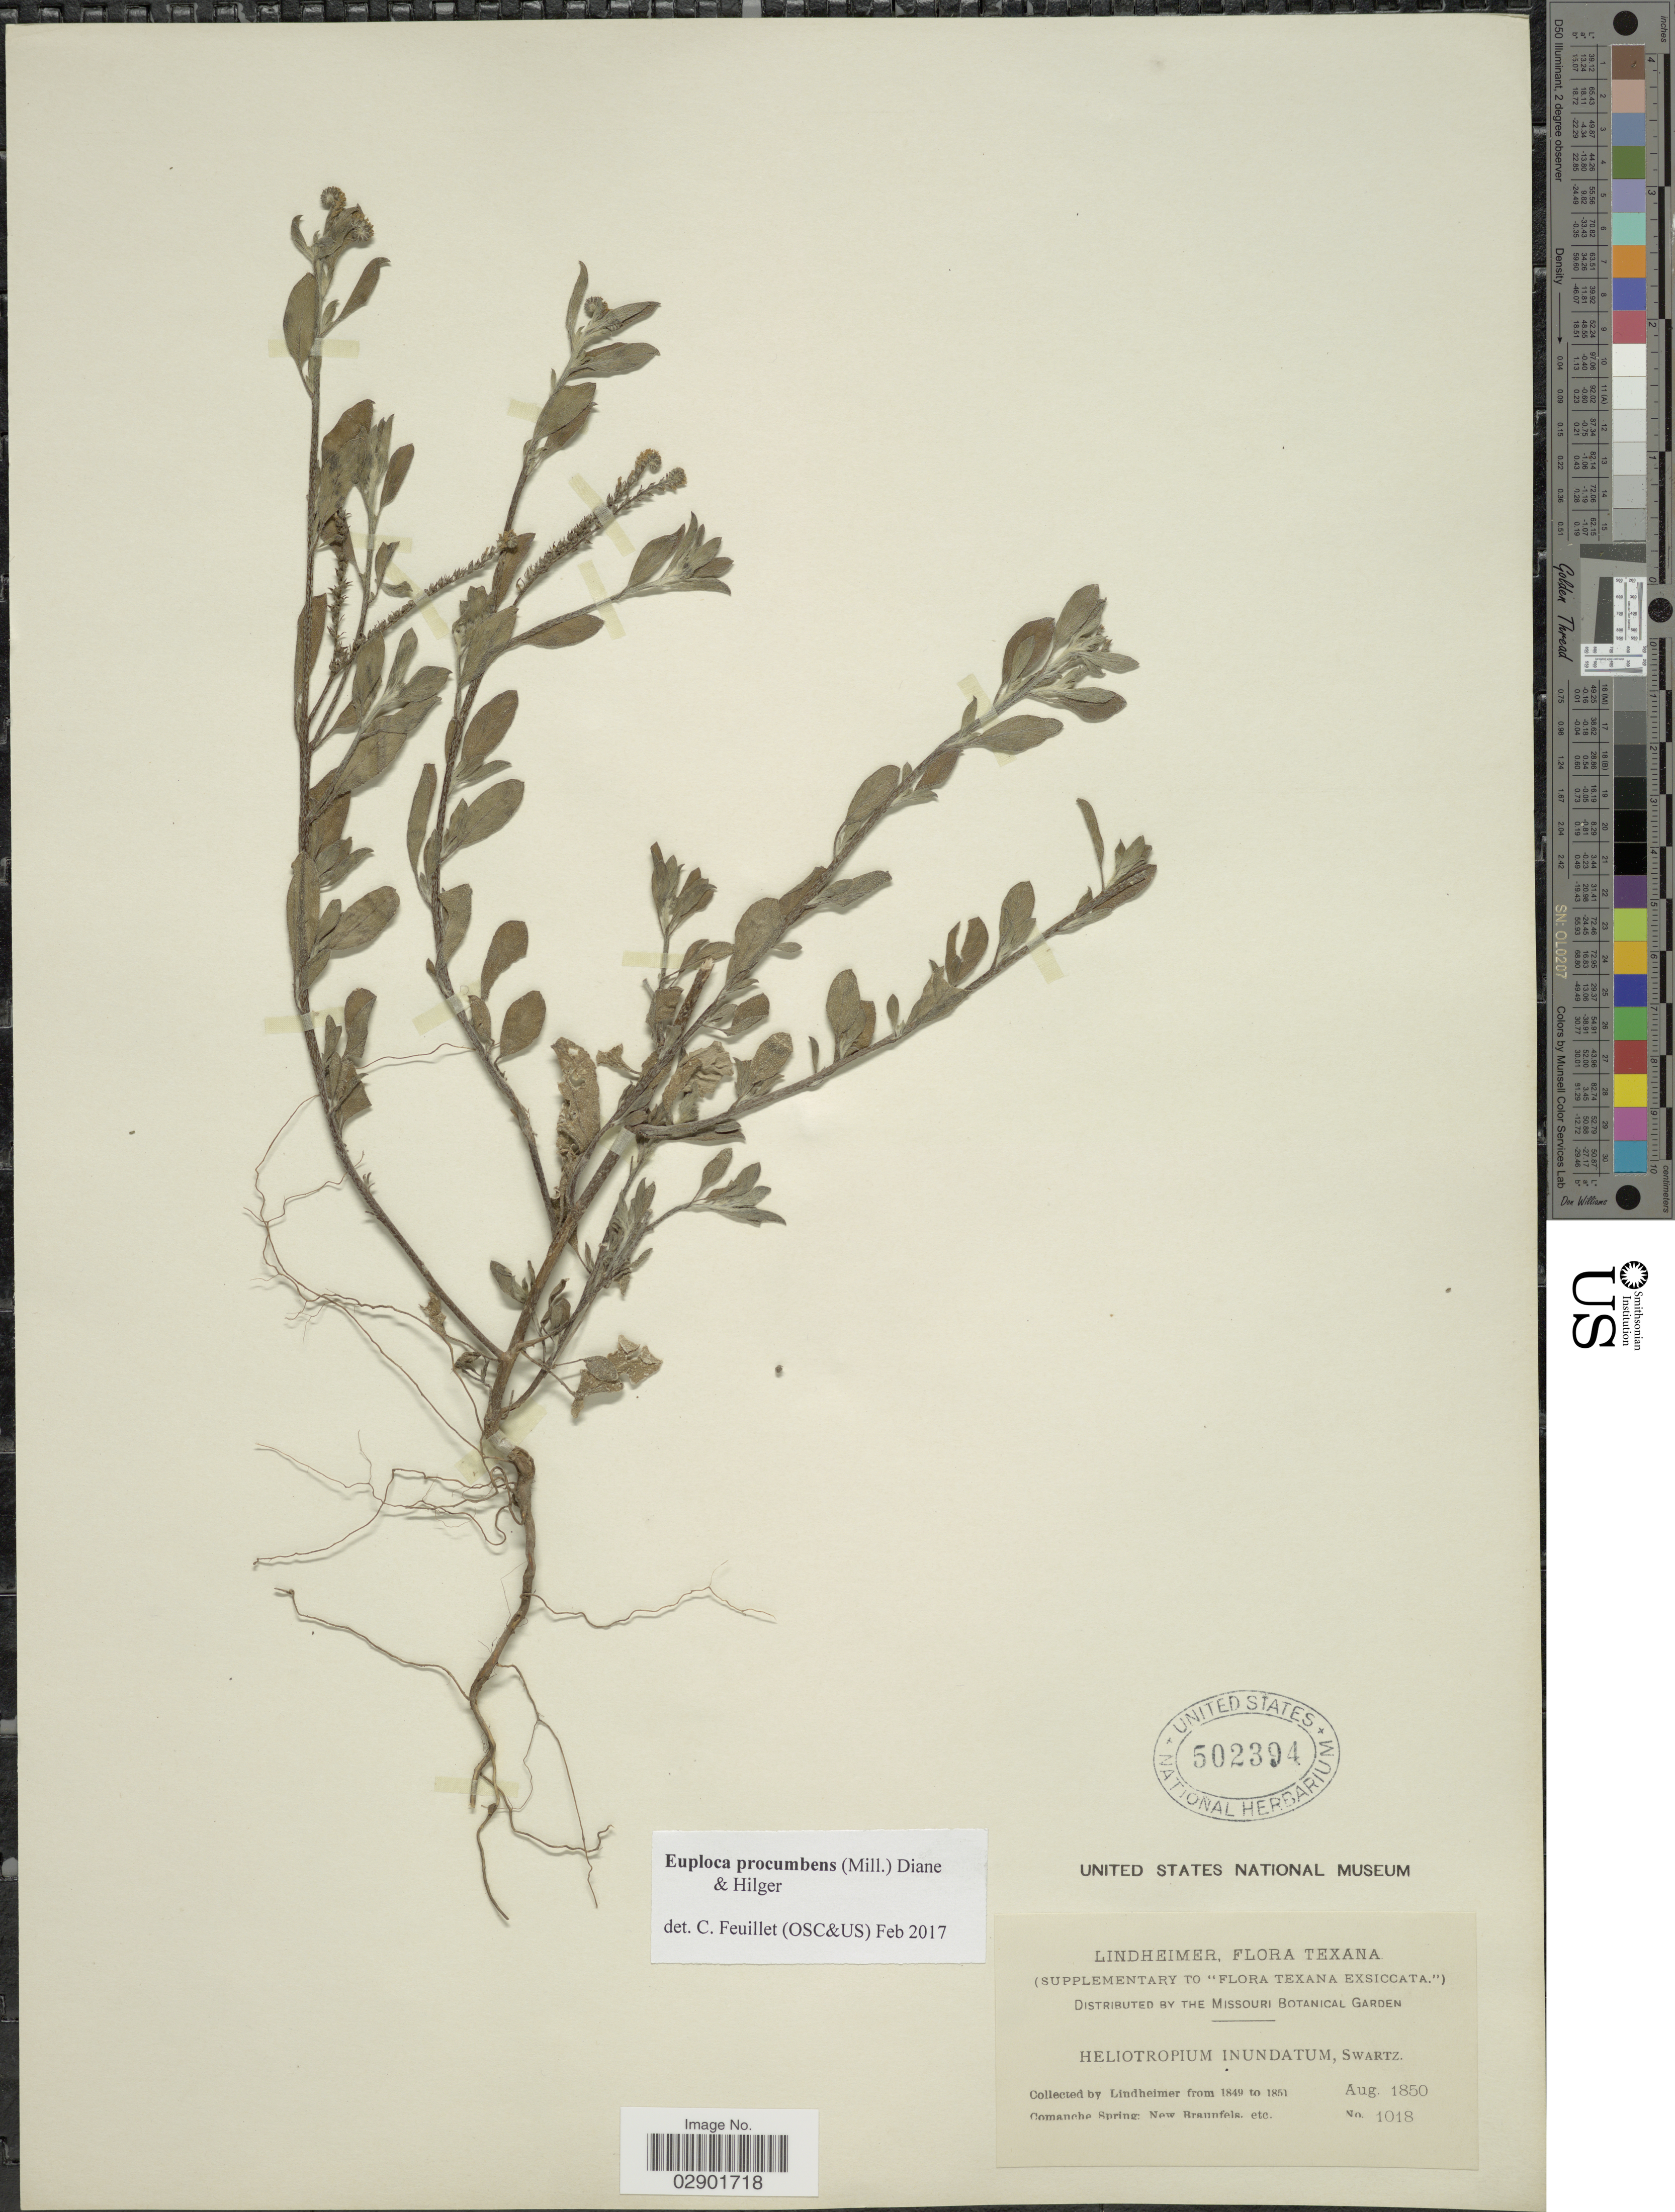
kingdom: Plantae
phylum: Tracheophyta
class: Magnoliopsida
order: Boraginales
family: Heliotropiaceae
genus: Euploca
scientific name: Euploca procumbens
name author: (Mill.) Diane & Hilger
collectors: -. Lindheimer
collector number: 1018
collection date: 1850-08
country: United States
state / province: Texas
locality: Comanche Spring: New Braunfels, etc.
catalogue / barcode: US 502394